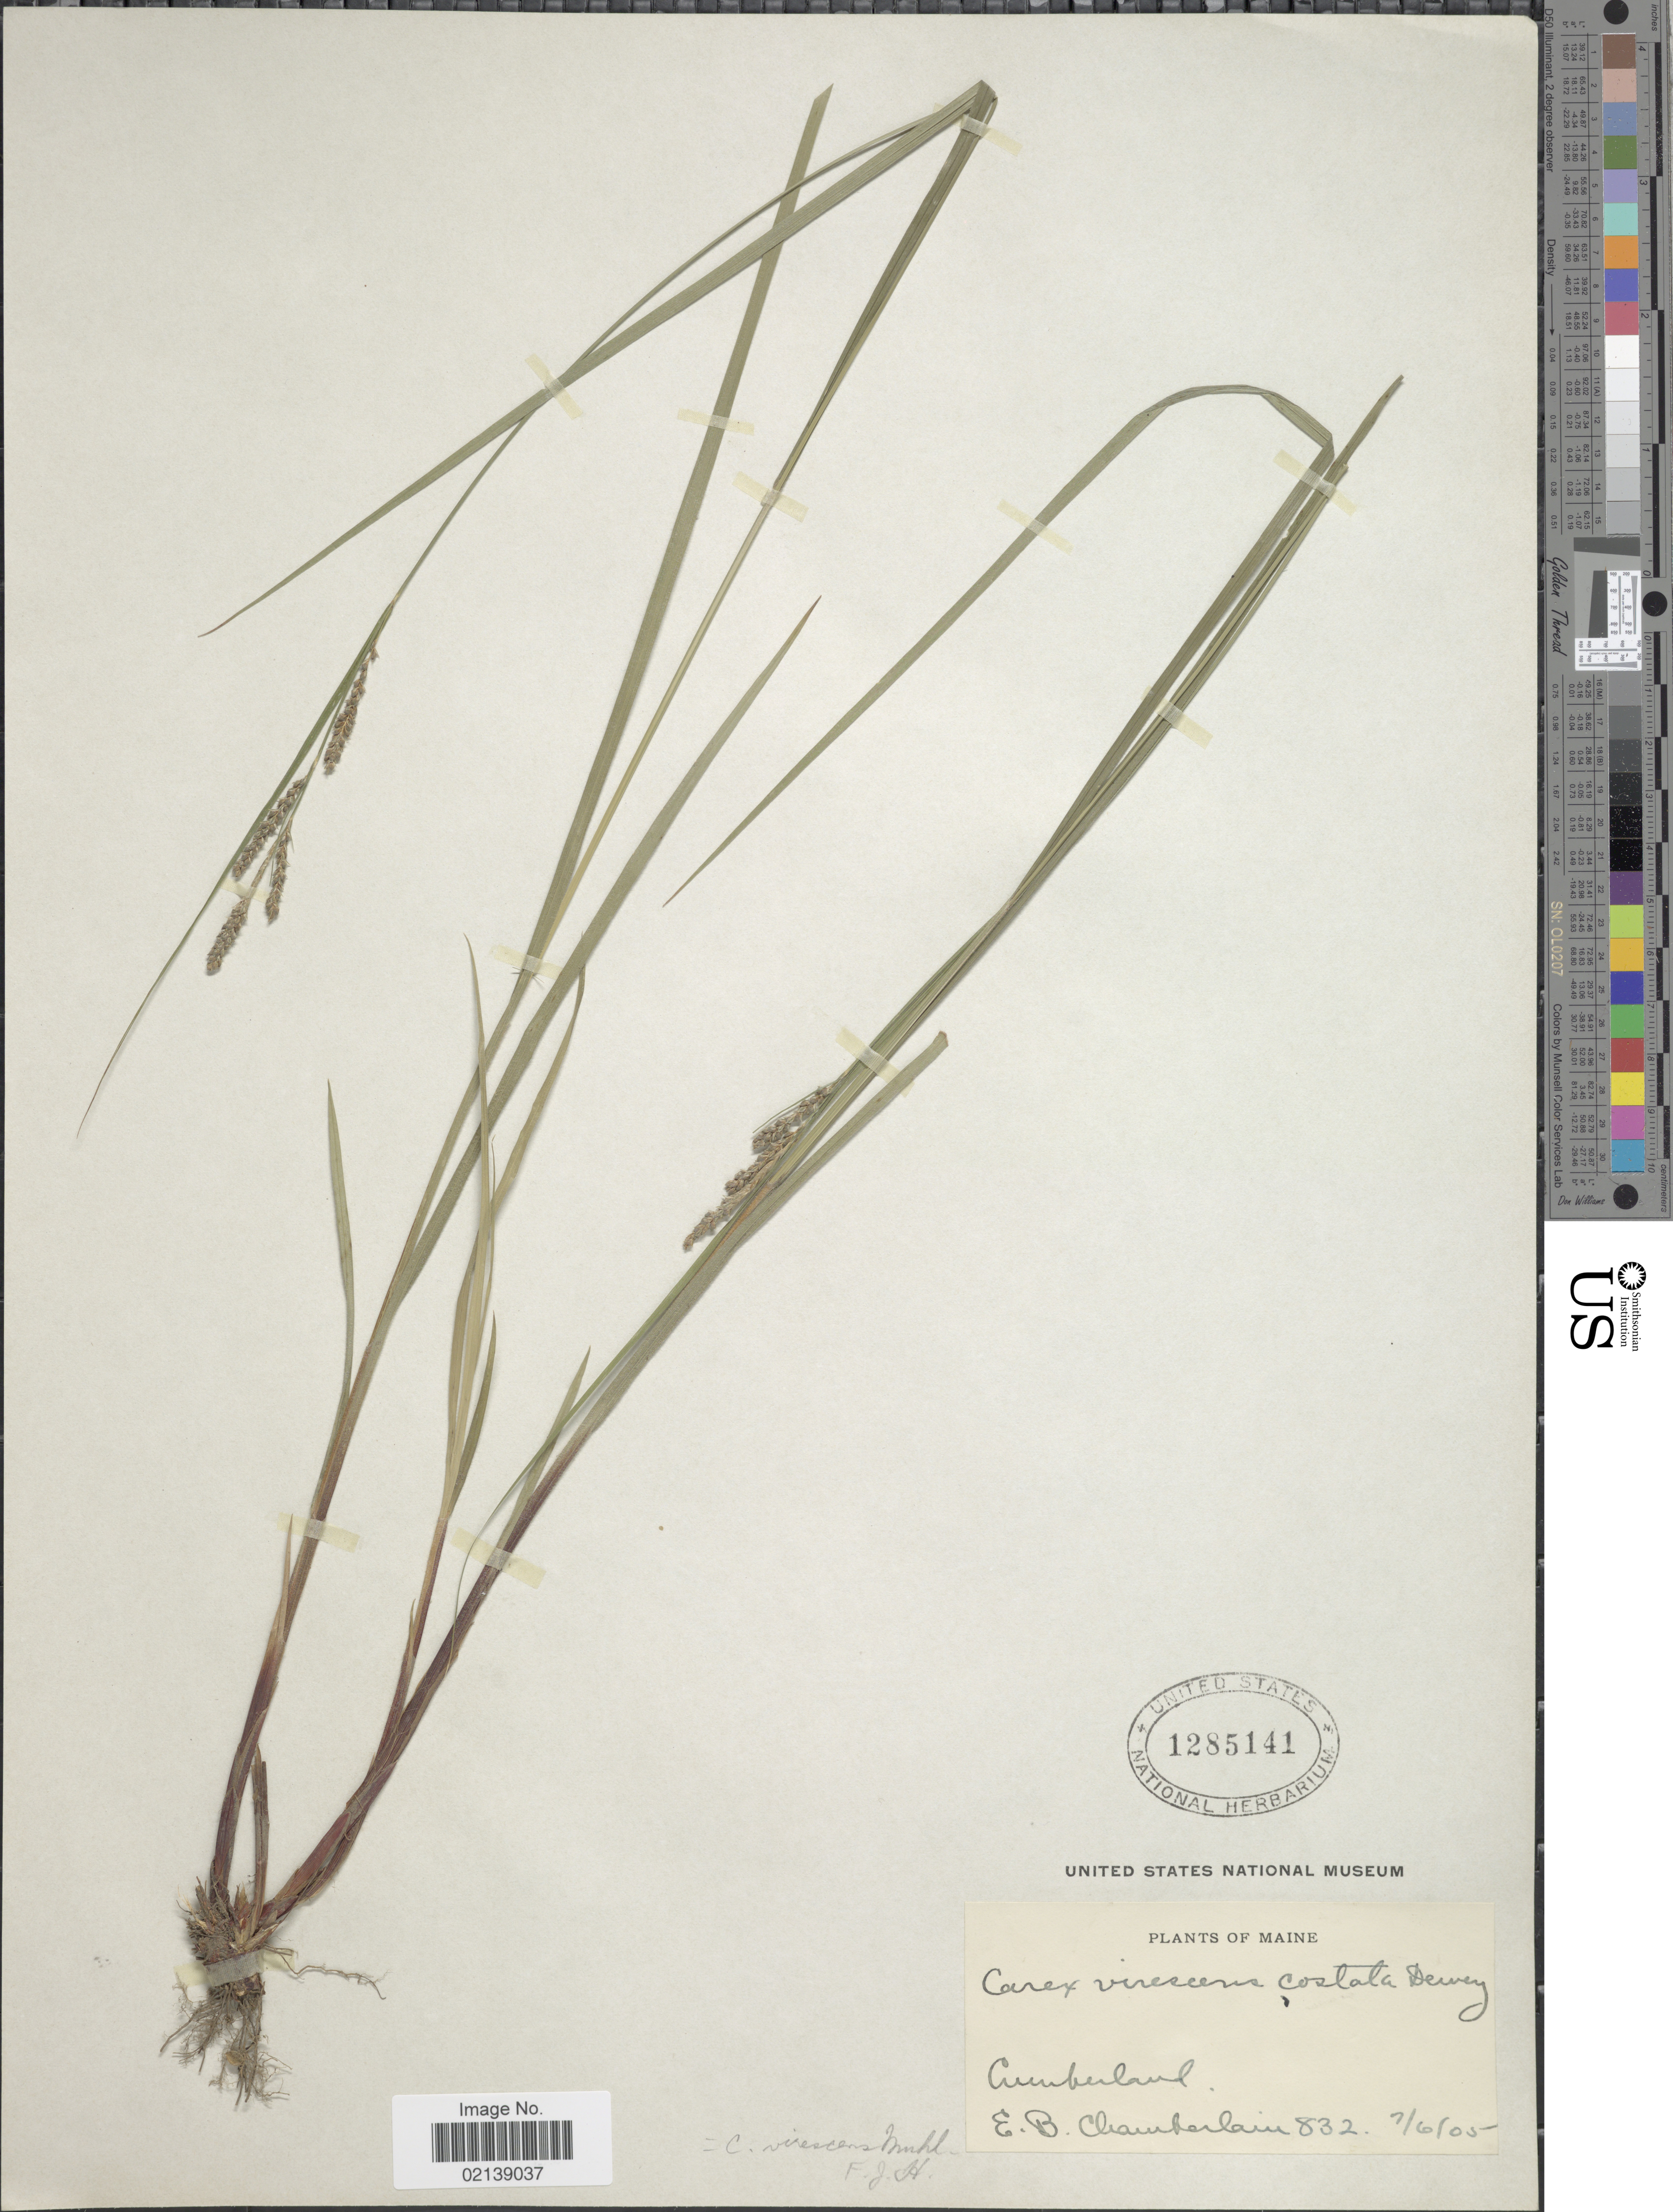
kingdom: Plantae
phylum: Tracheophyta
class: Liliopsida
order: Poales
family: Cyperaceae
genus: Carex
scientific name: Carex virescens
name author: Muhl. ex Willd.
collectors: E. Chamberlain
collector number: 832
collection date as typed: Transcribed d/m/y: 6/7/5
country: United States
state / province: Maine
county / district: Cumberland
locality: Cumberland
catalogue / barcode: US 1285141